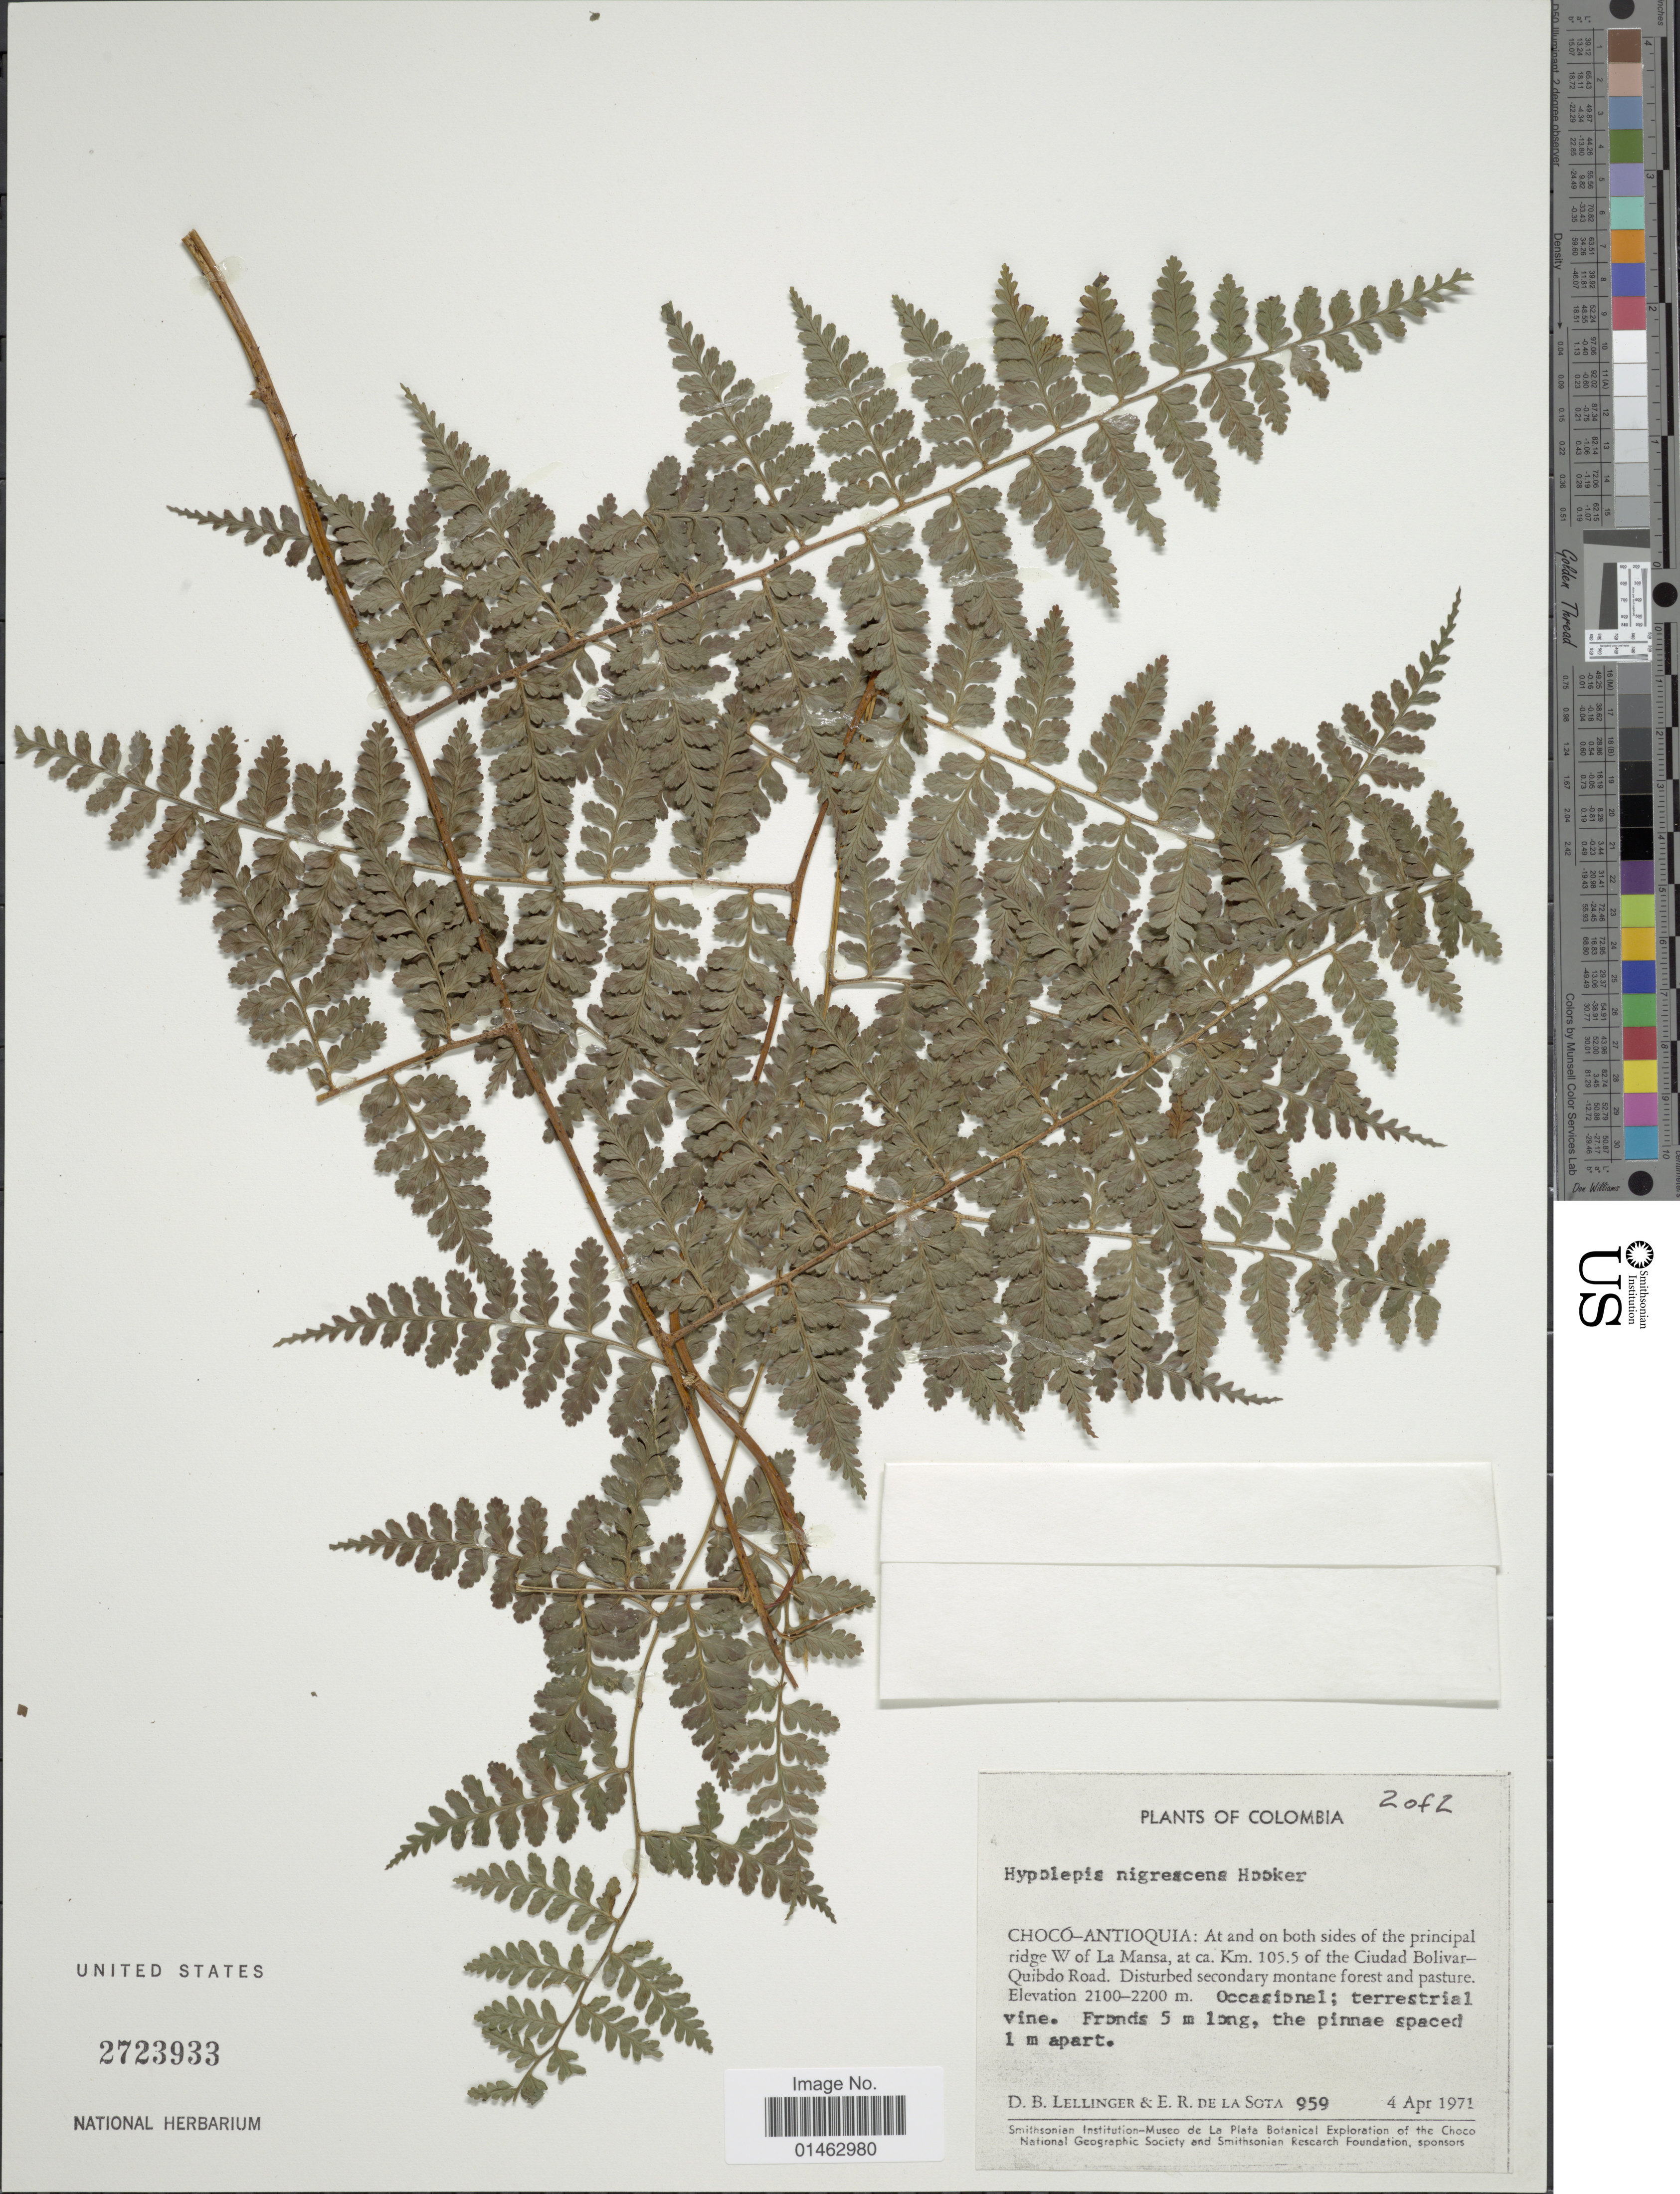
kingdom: Plantae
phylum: Tracheophyta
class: Polypodiopsida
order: Polypodiales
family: Dennstaedtiaceae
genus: Hypolepis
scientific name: Hypolepis nigrescens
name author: Hook.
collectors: D. B. Lellinger & E. R. de la Sota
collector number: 959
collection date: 1971-04-04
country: Colombia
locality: Chocó-Antioquia: At and on both sides of the principal ridge W of La Mansa, at ca Km. 105.5 of the Ciudad Bolivar-Quibdo Road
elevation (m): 2100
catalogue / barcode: US 2723933